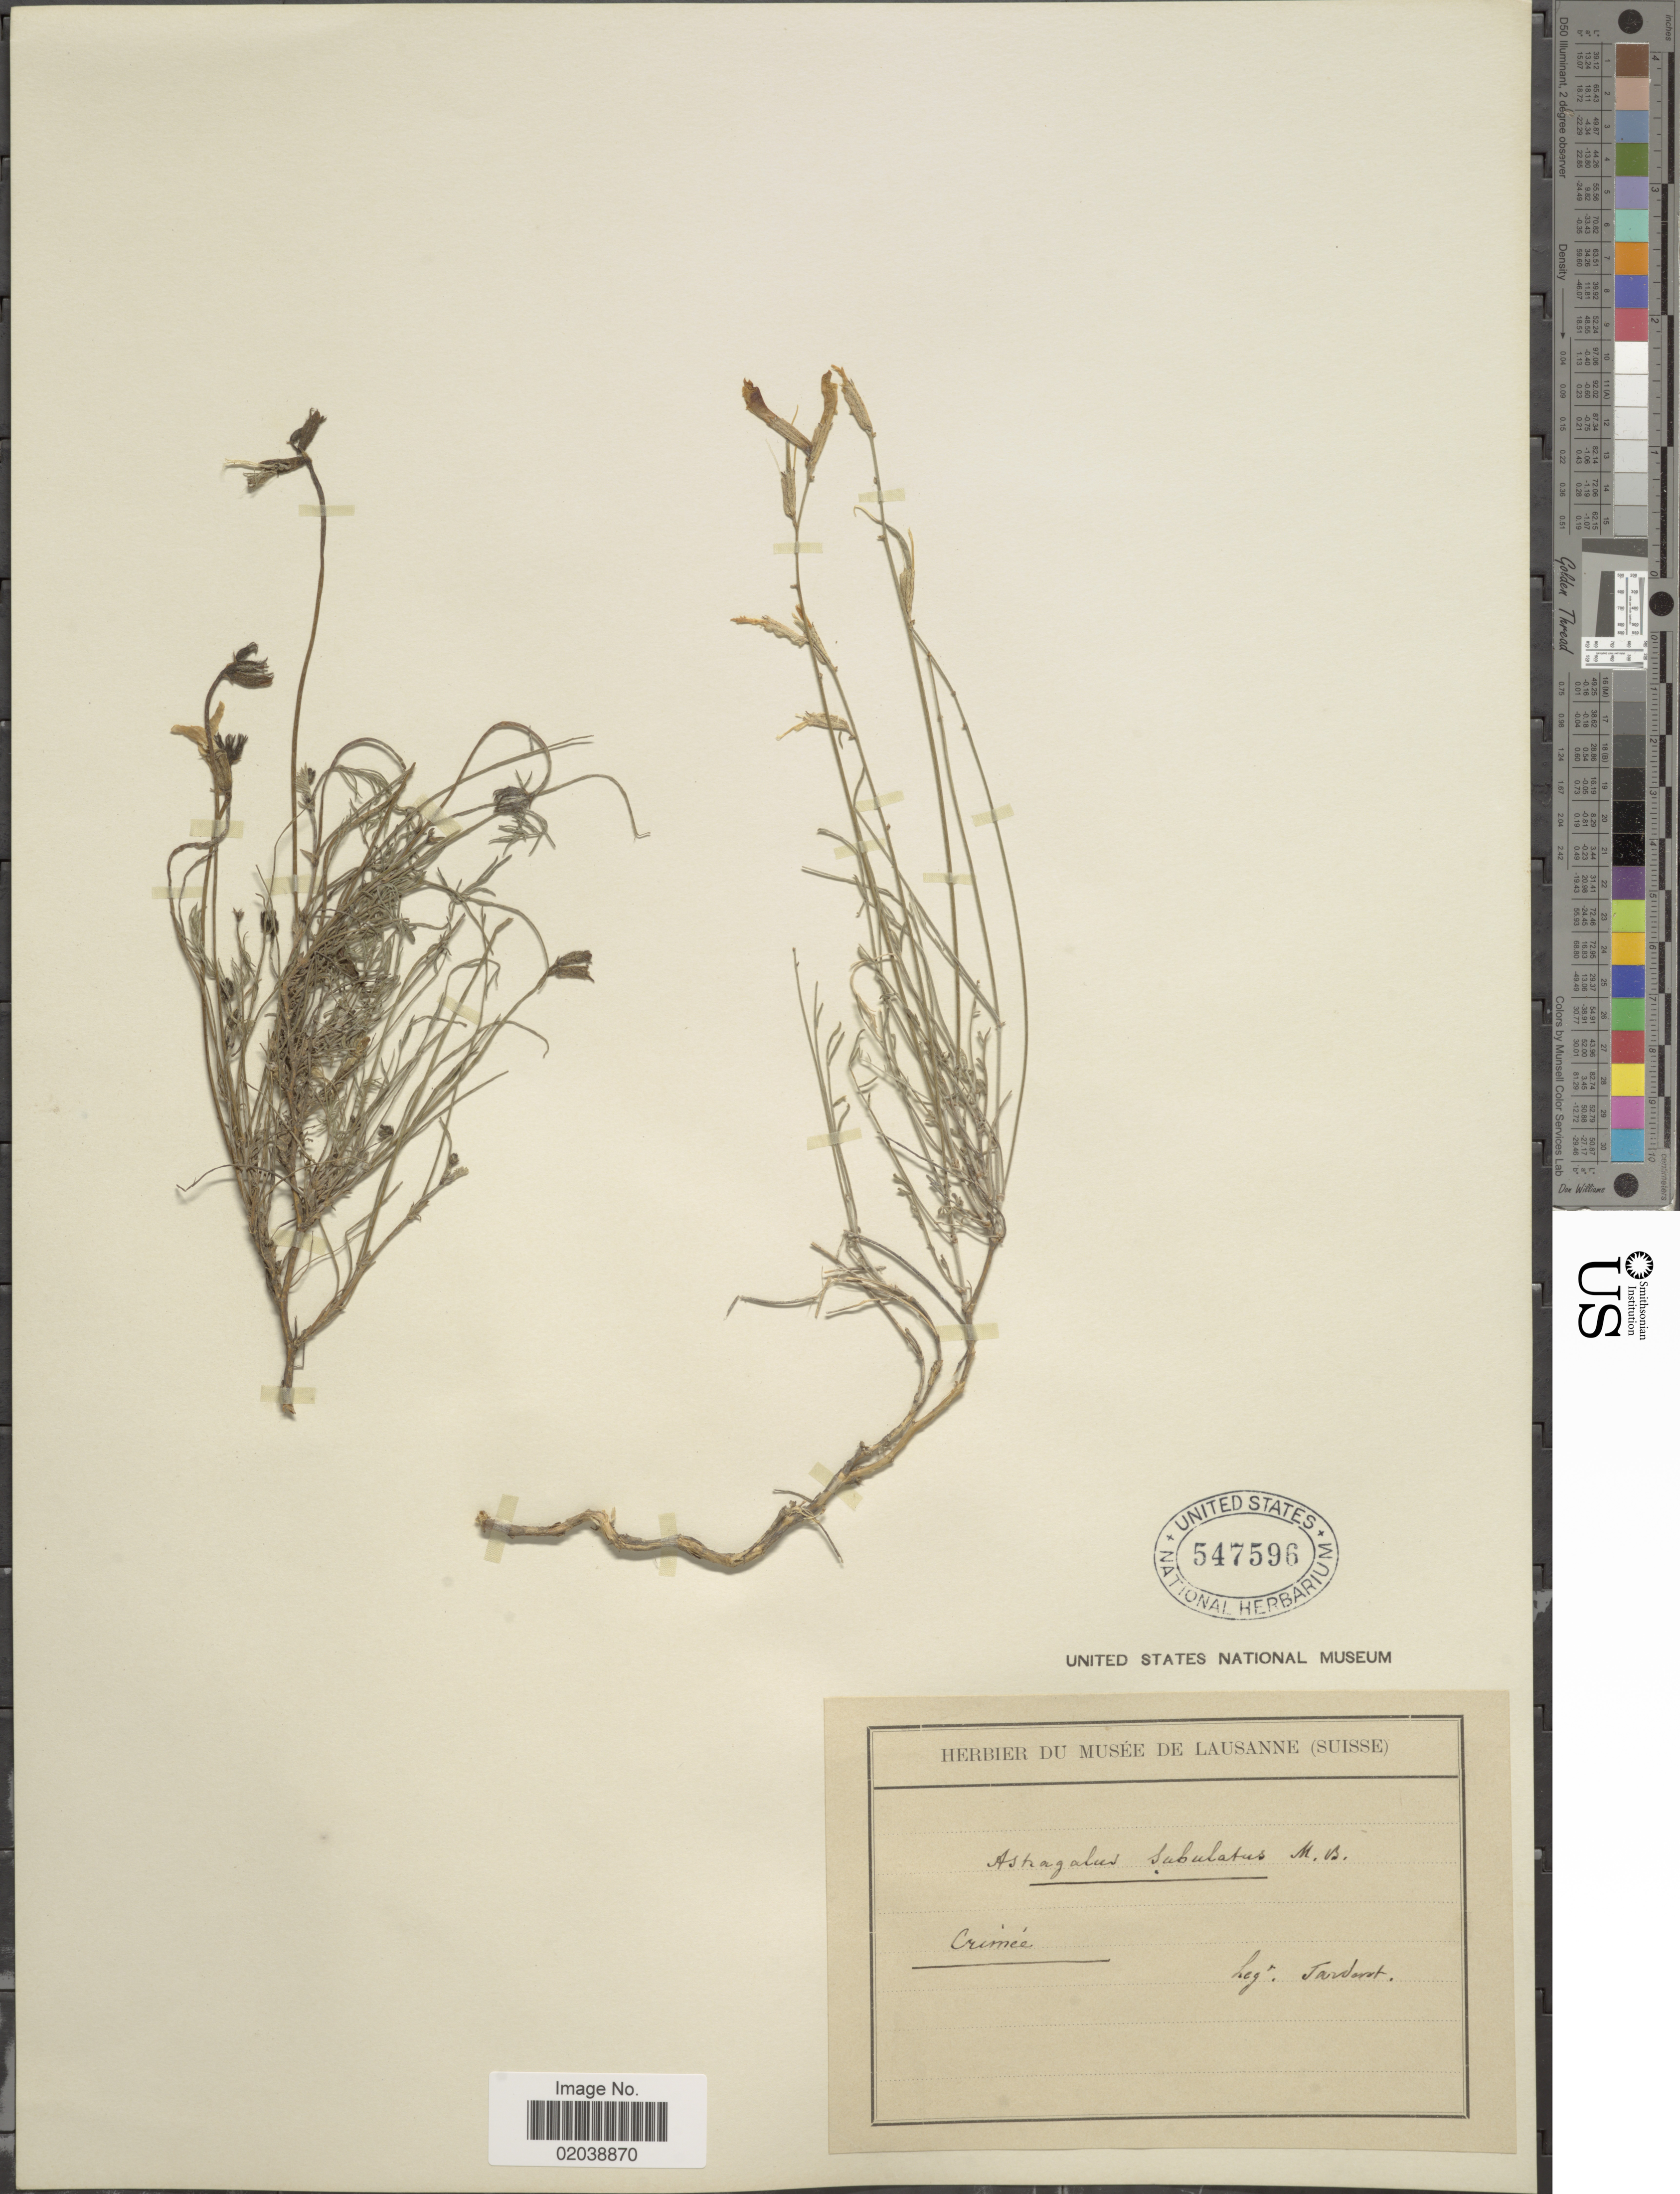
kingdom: Plantae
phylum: Tracheophyta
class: Magnoliopsida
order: Fabales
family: Fabaceae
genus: Astragalus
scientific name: Astragalus subulatus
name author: Pall. ex M. Bieb.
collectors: Tardent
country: Russian Federation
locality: Crimeé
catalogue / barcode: US 547596